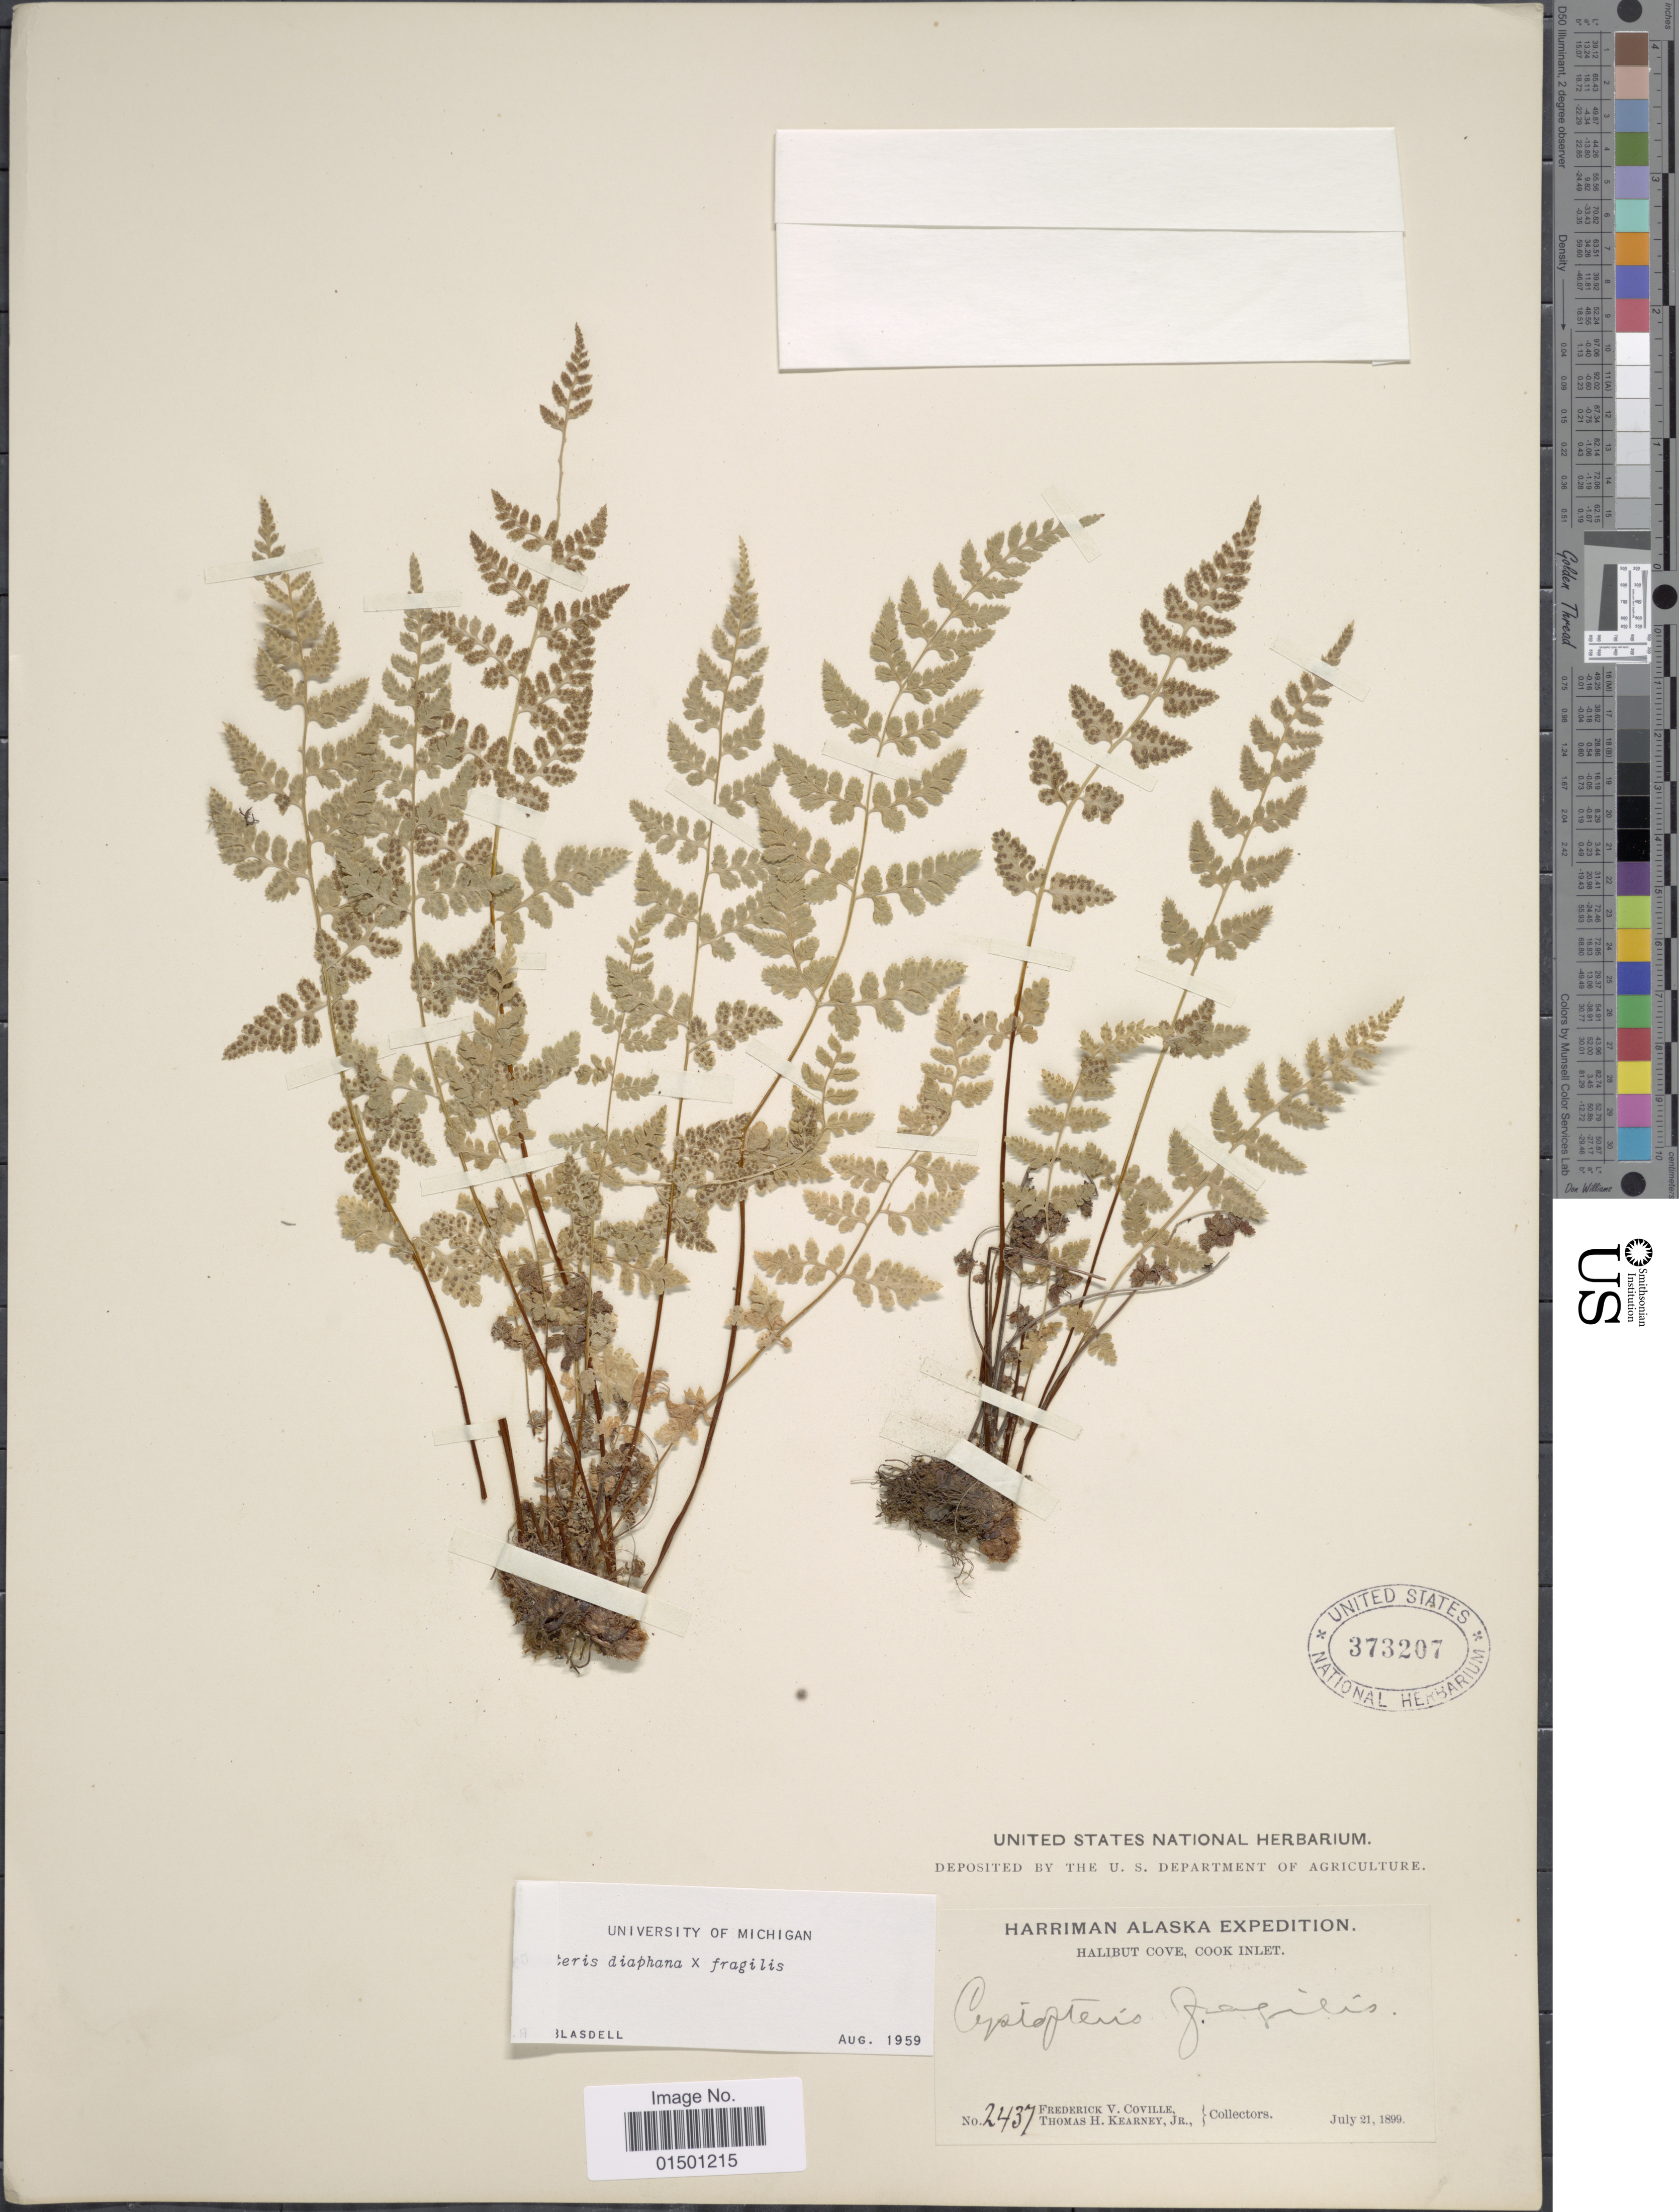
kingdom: Plantae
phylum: Tracheophyta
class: Polypodiopsida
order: Polypodiales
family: Cystopteridaceae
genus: Cystopteris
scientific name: Cystopteris diaphana x C. fragilis (L.) Bernh.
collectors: F. V. Coville & T. H. Kearney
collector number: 2437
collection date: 1899-07-21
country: United States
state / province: Alaska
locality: Halibut Cove, CookInlet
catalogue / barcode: US 373207